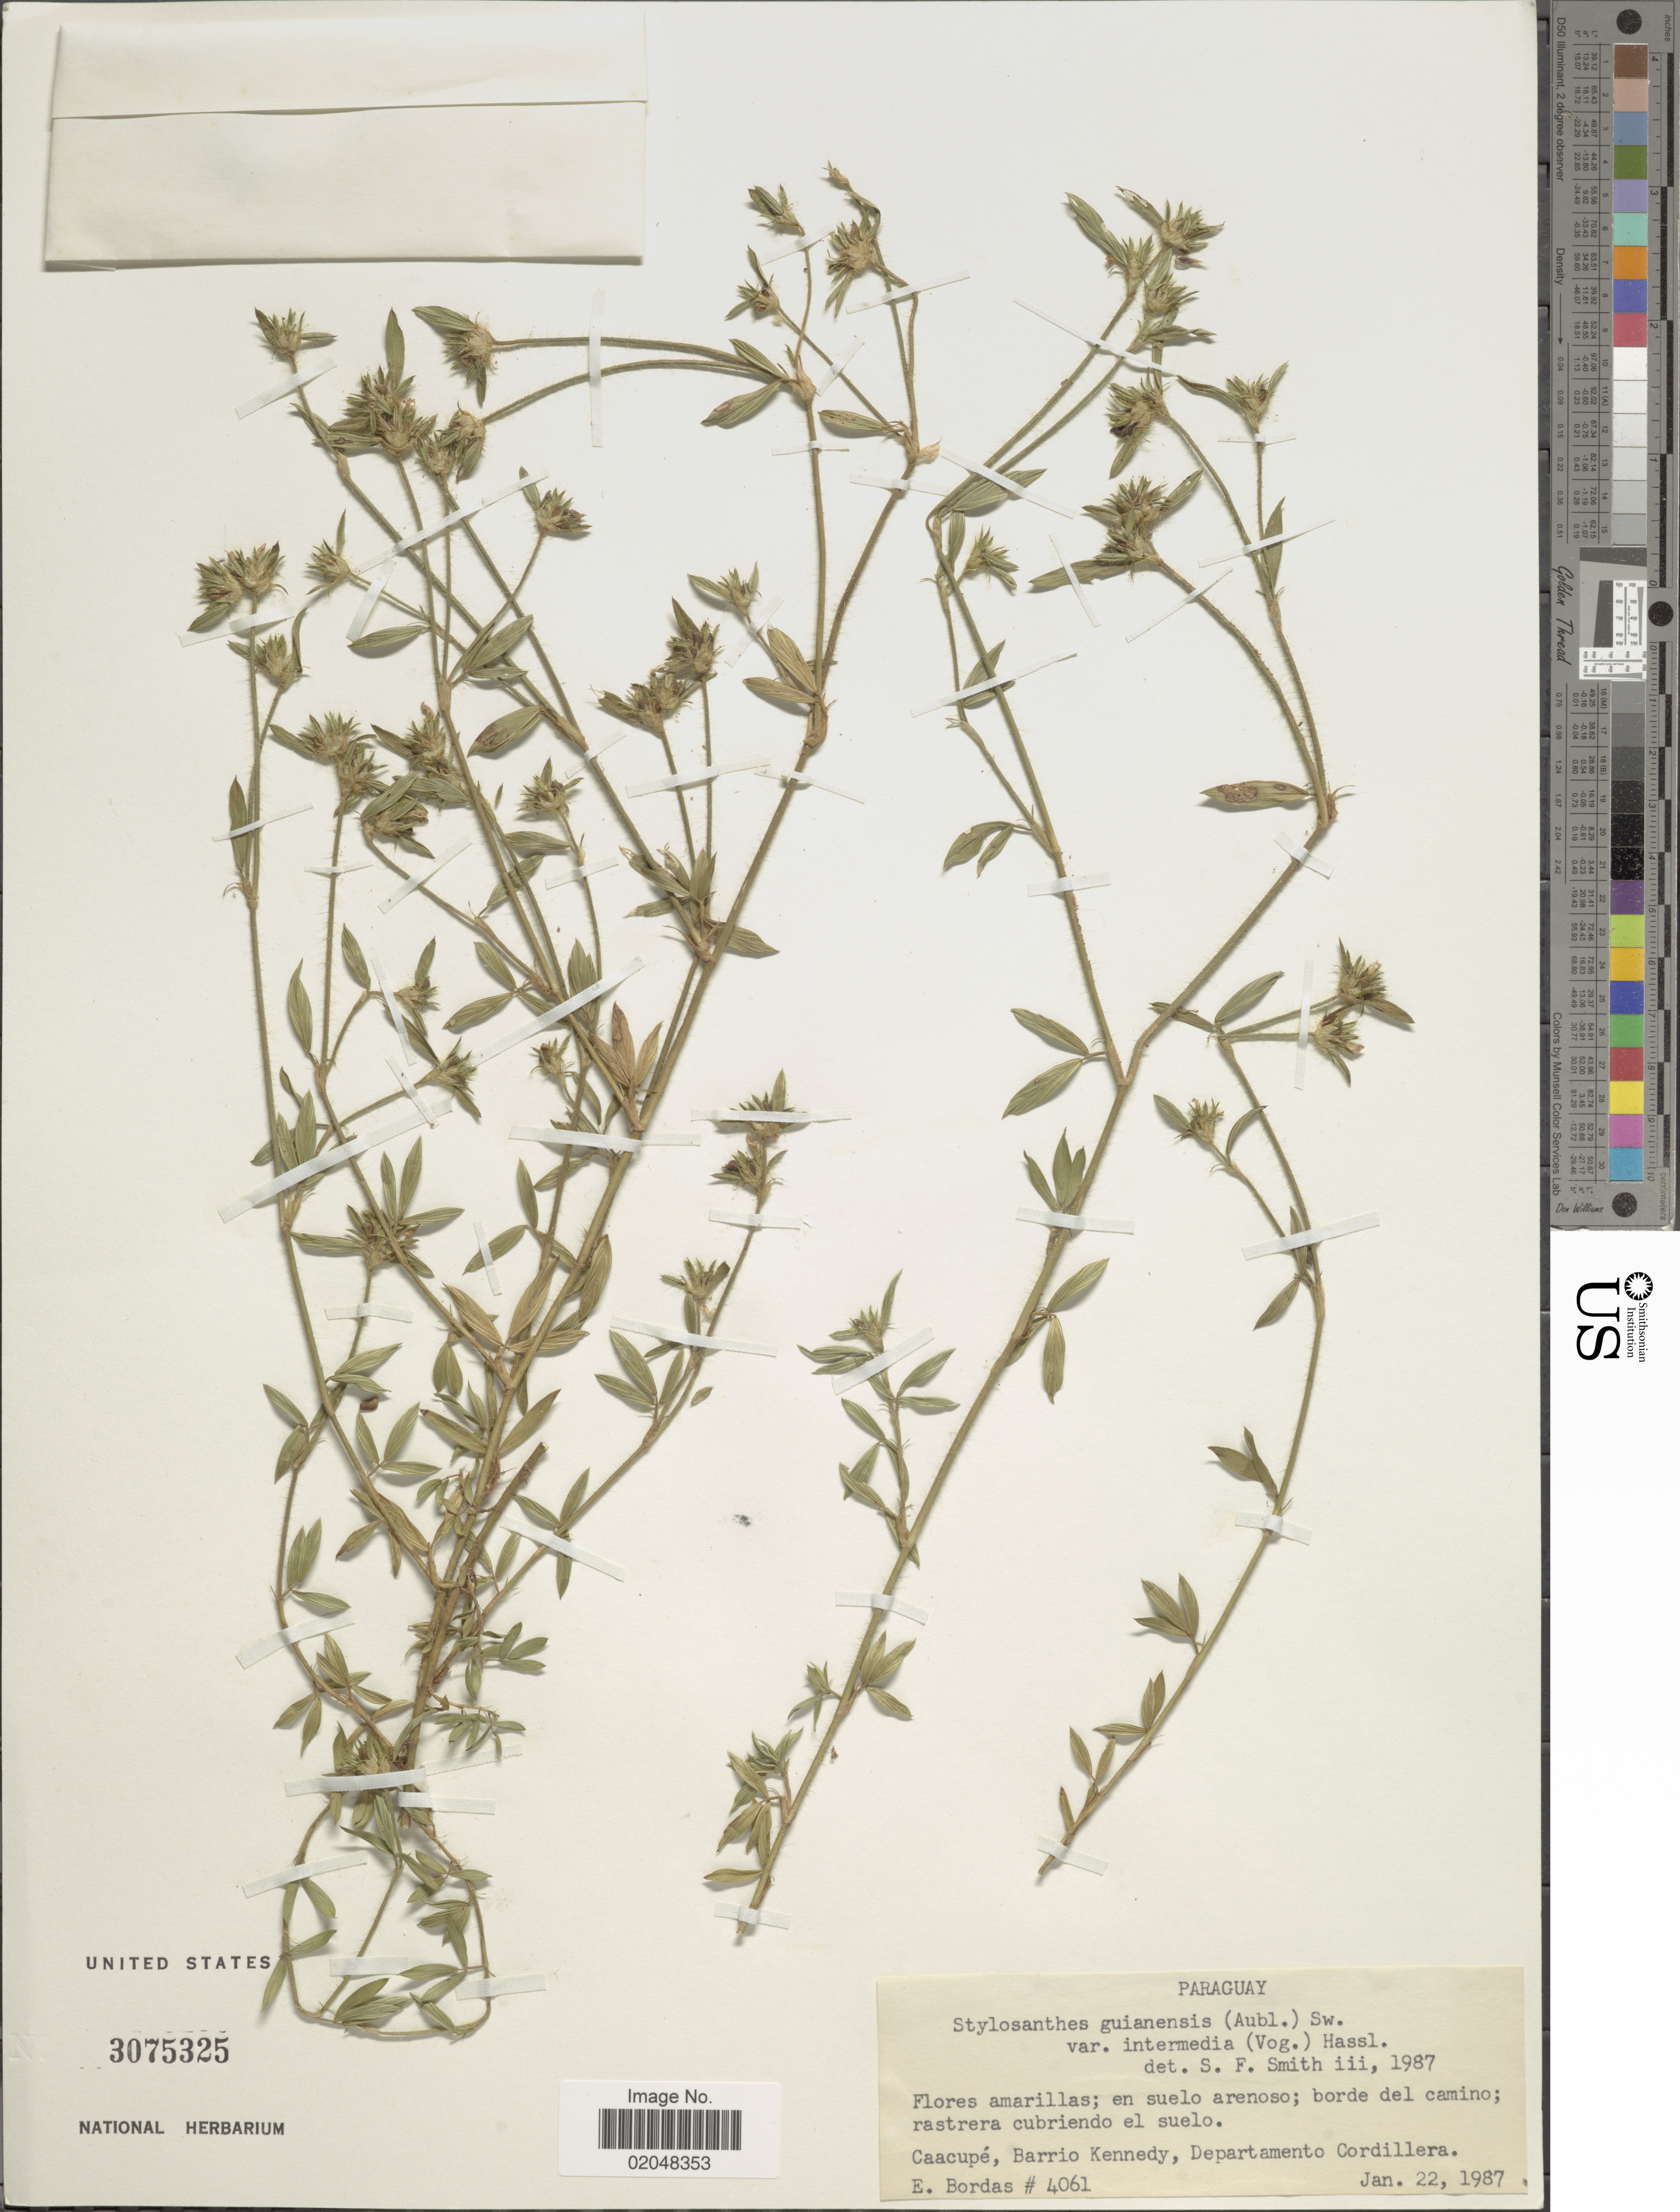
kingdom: Plantae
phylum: Tracheophyta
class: Magnoliopsida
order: Fabales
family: Fabaceae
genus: Stylosanthes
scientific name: Stylosanthes guianensis var. intermedia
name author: (Vogel) Hassl.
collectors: E. Bordas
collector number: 4061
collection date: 1987-01-22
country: Paraguay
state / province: Cordillera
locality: Borde del camino, rastera cubriendo el suelo, Caacupe, Barrio Kennedy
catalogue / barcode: US 3075325